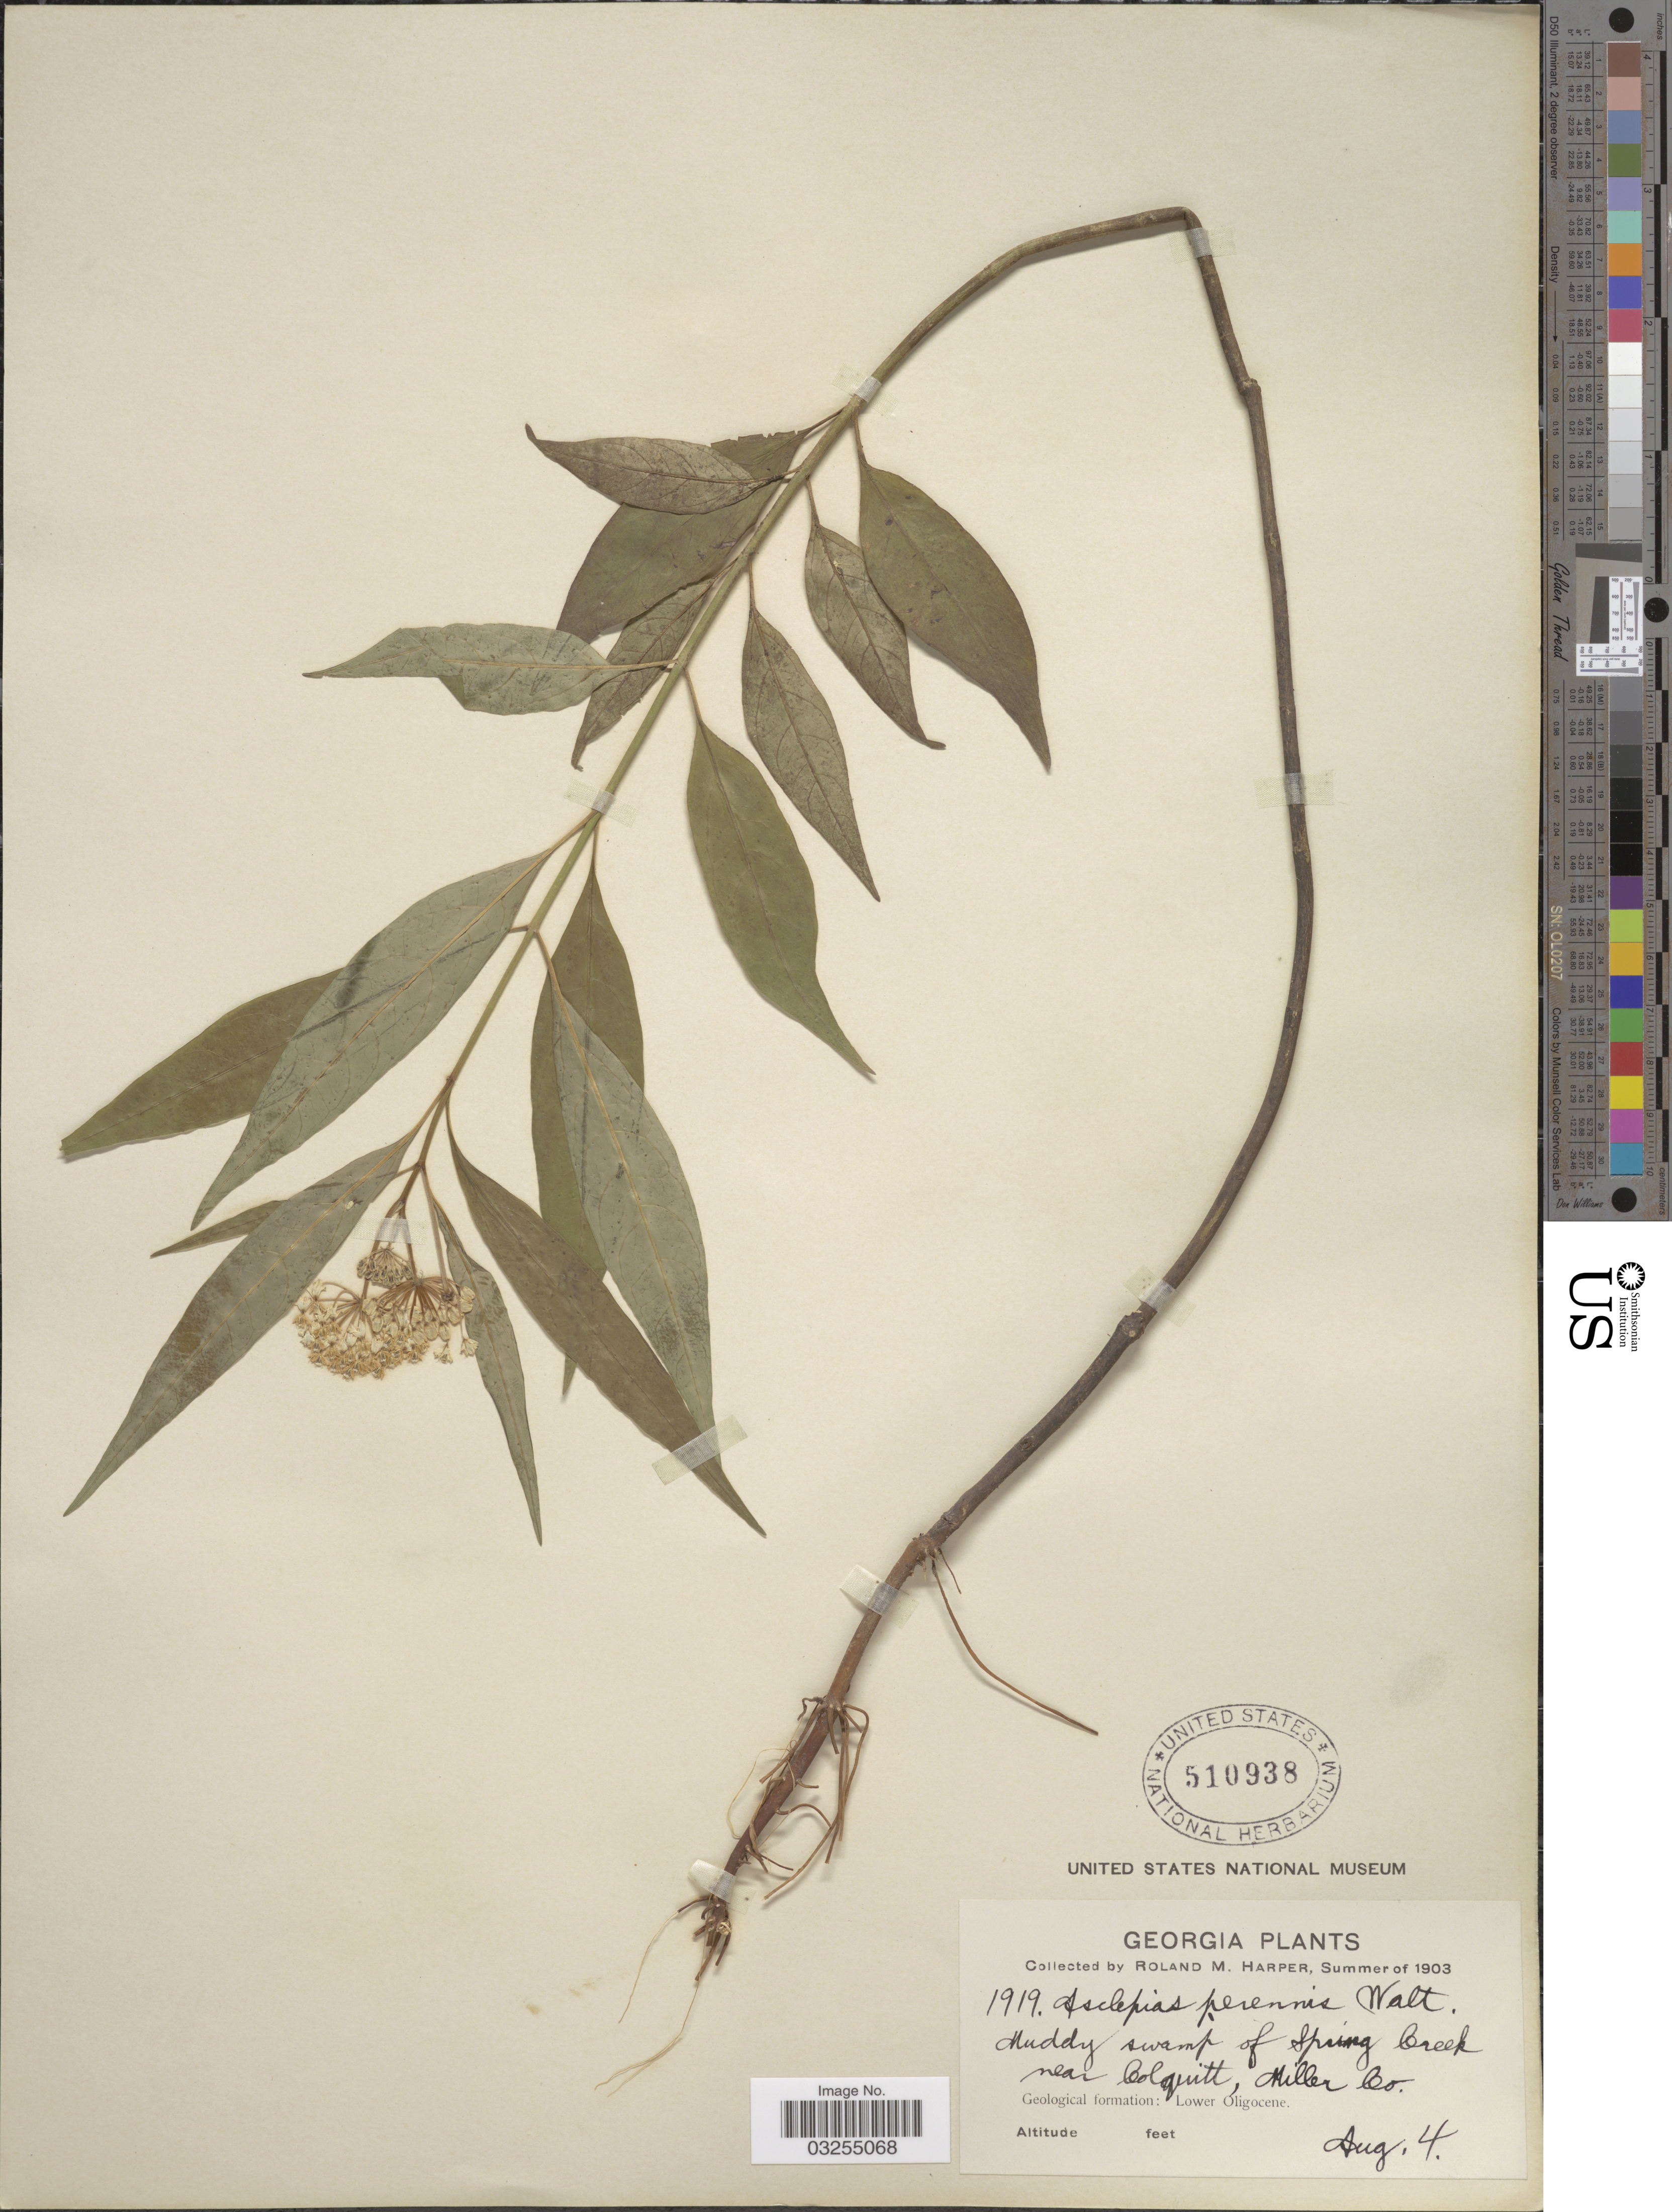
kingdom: Plantae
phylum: Tracheophyta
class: Magnoliopsida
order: Gentianales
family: Apocynaceae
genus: Asclepias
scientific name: Asclepias perennis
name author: Walter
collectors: R. M. Harper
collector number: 1919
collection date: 1903-08-04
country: United States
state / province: Georgia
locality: Muddy swamp of Spring Creek near Colquitt, Miller Co. Geological formation: Lower Oligocene.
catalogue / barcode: US 510938